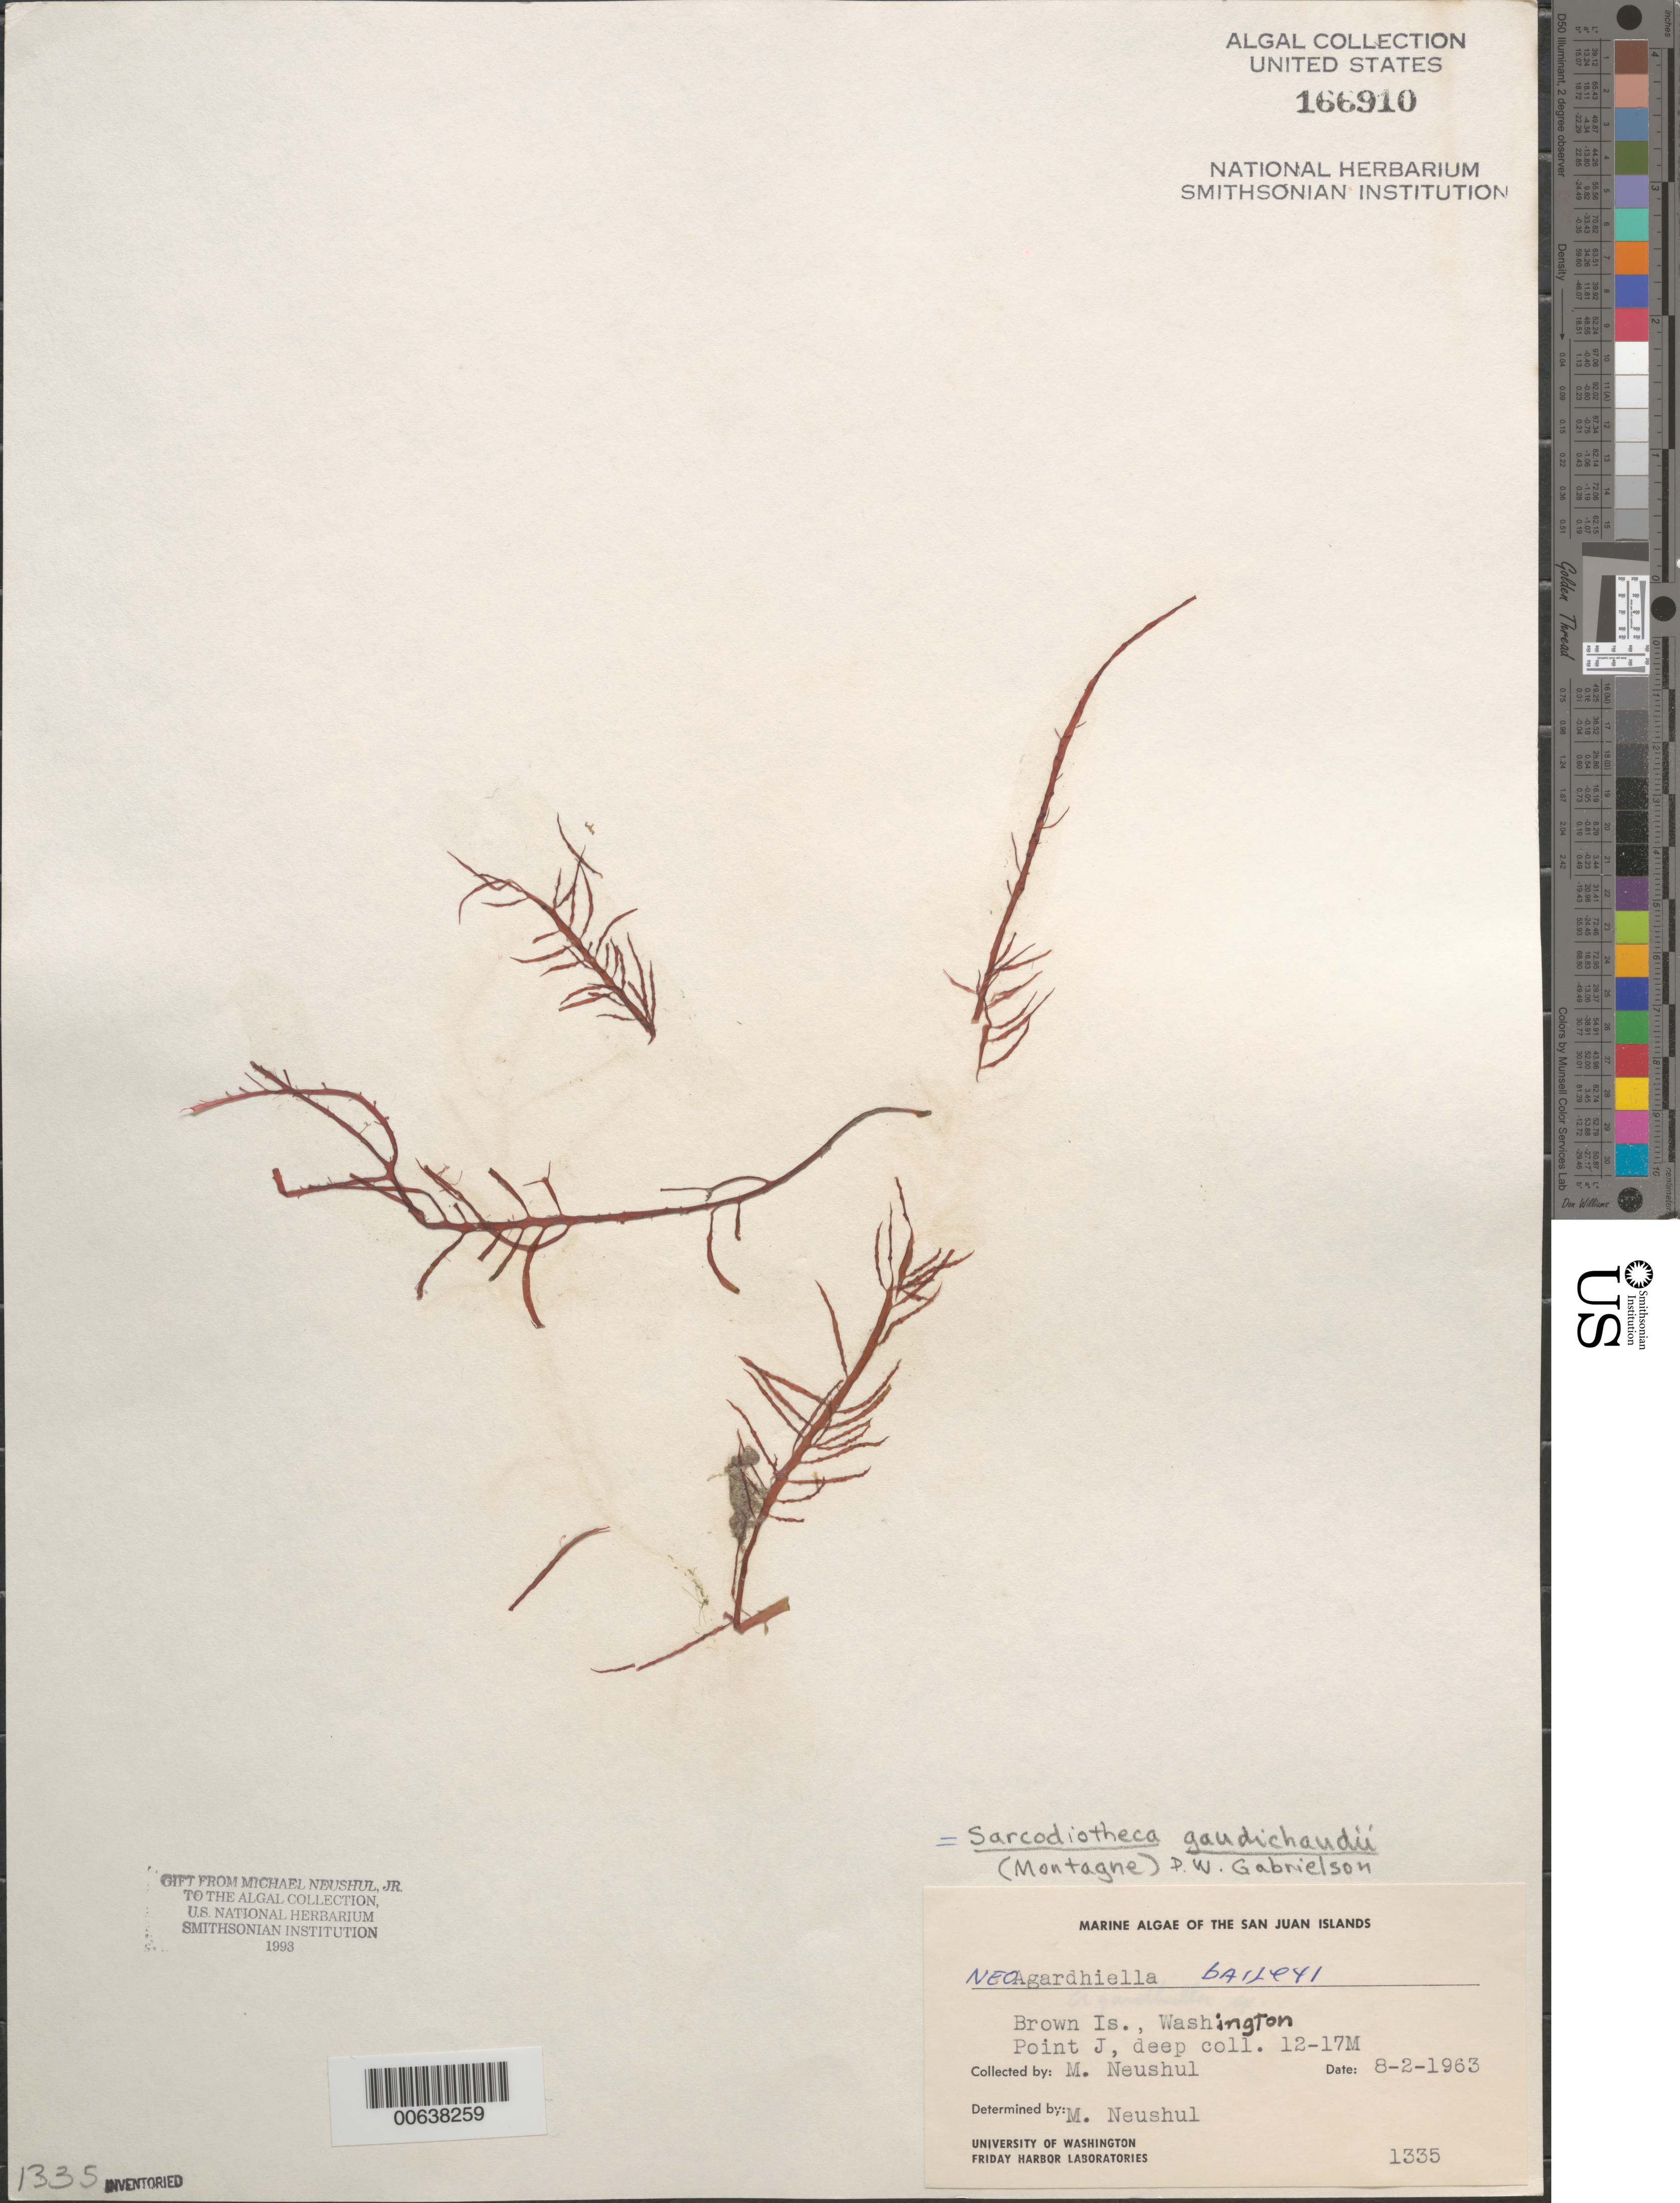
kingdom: Plantae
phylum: Rhodophyta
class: Florideophyceae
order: Gigartinales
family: Solieriaceae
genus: Sarcodiotheca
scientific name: Sarcodiotheca gaudichaudii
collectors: M. Neushul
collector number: Neushul 1335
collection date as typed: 02 Aug 1963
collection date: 1963-08-02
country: United States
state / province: Washington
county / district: San Juan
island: Brown Island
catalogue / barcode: US 166910